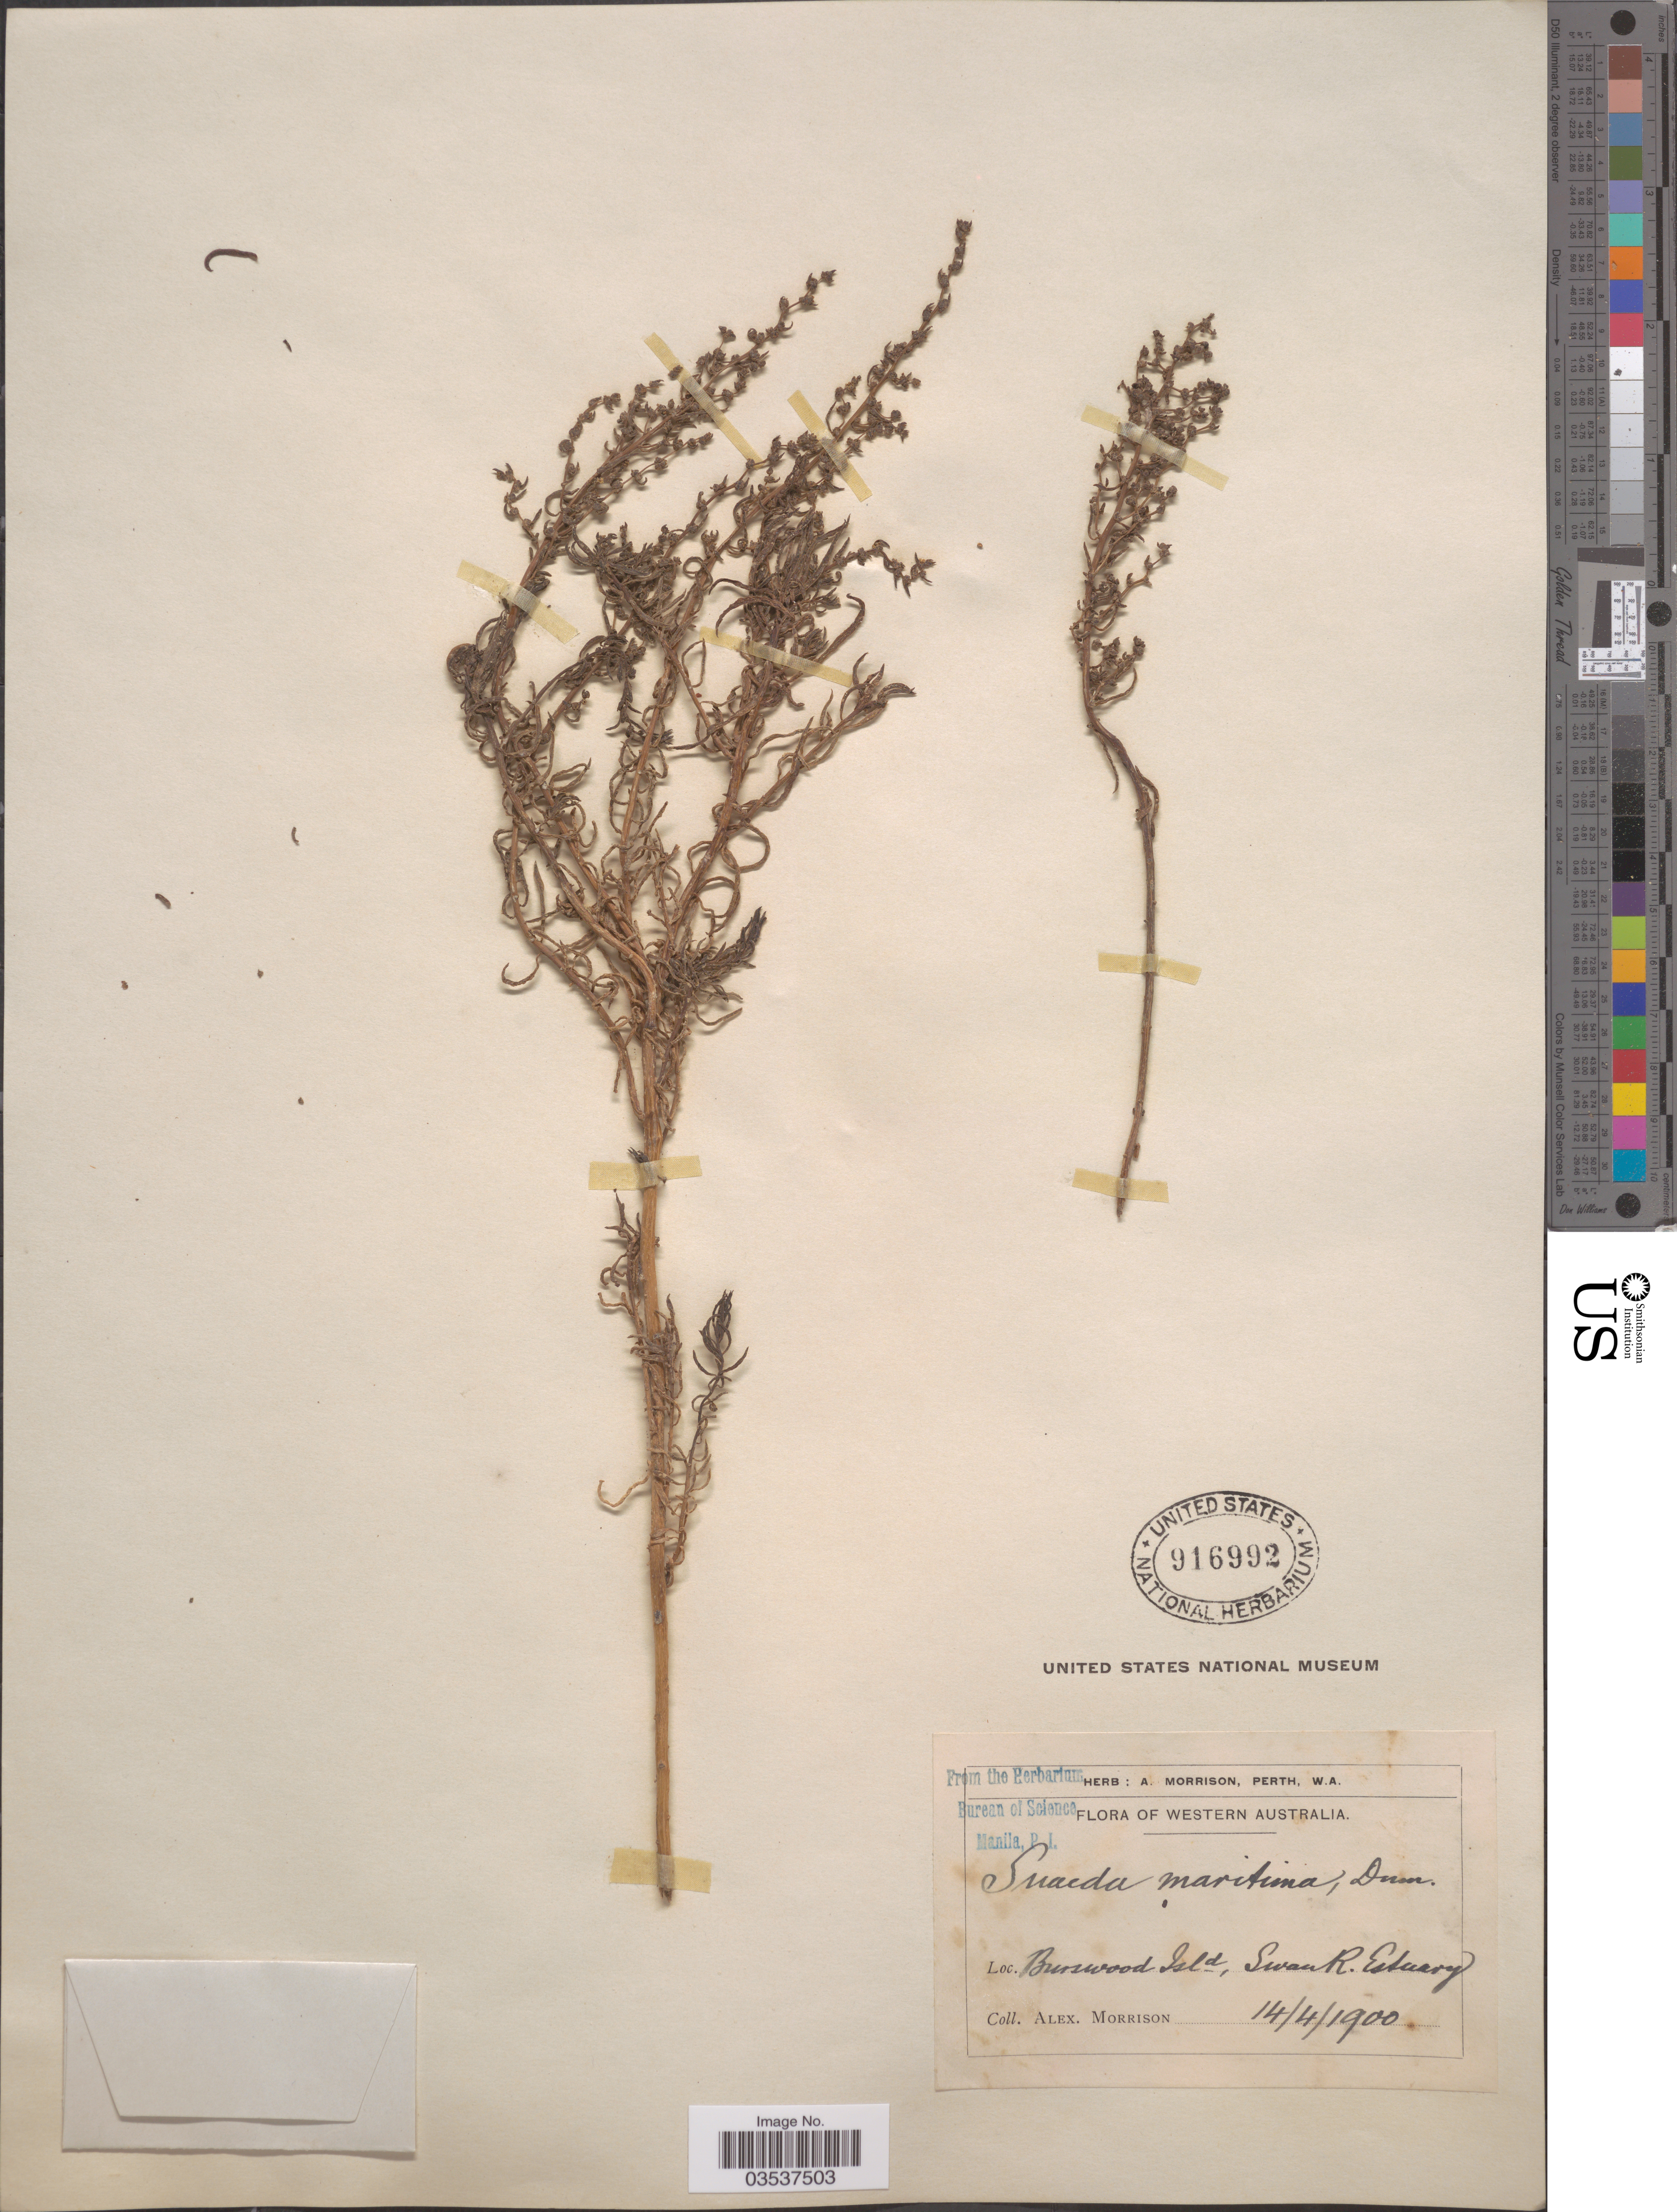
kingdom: Plantae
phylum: Tracheophyta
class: Magnoliopsida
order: Caryophyllales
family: Amaranthaceae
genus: Suaeda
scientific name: Suaeda maritima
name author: (L.) Dumort.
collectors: A. Morrison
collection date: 1900-04-14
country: Australia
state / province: Western Australia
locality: Burswood Isld, Swan R. Estuary.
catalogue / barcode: US 916992